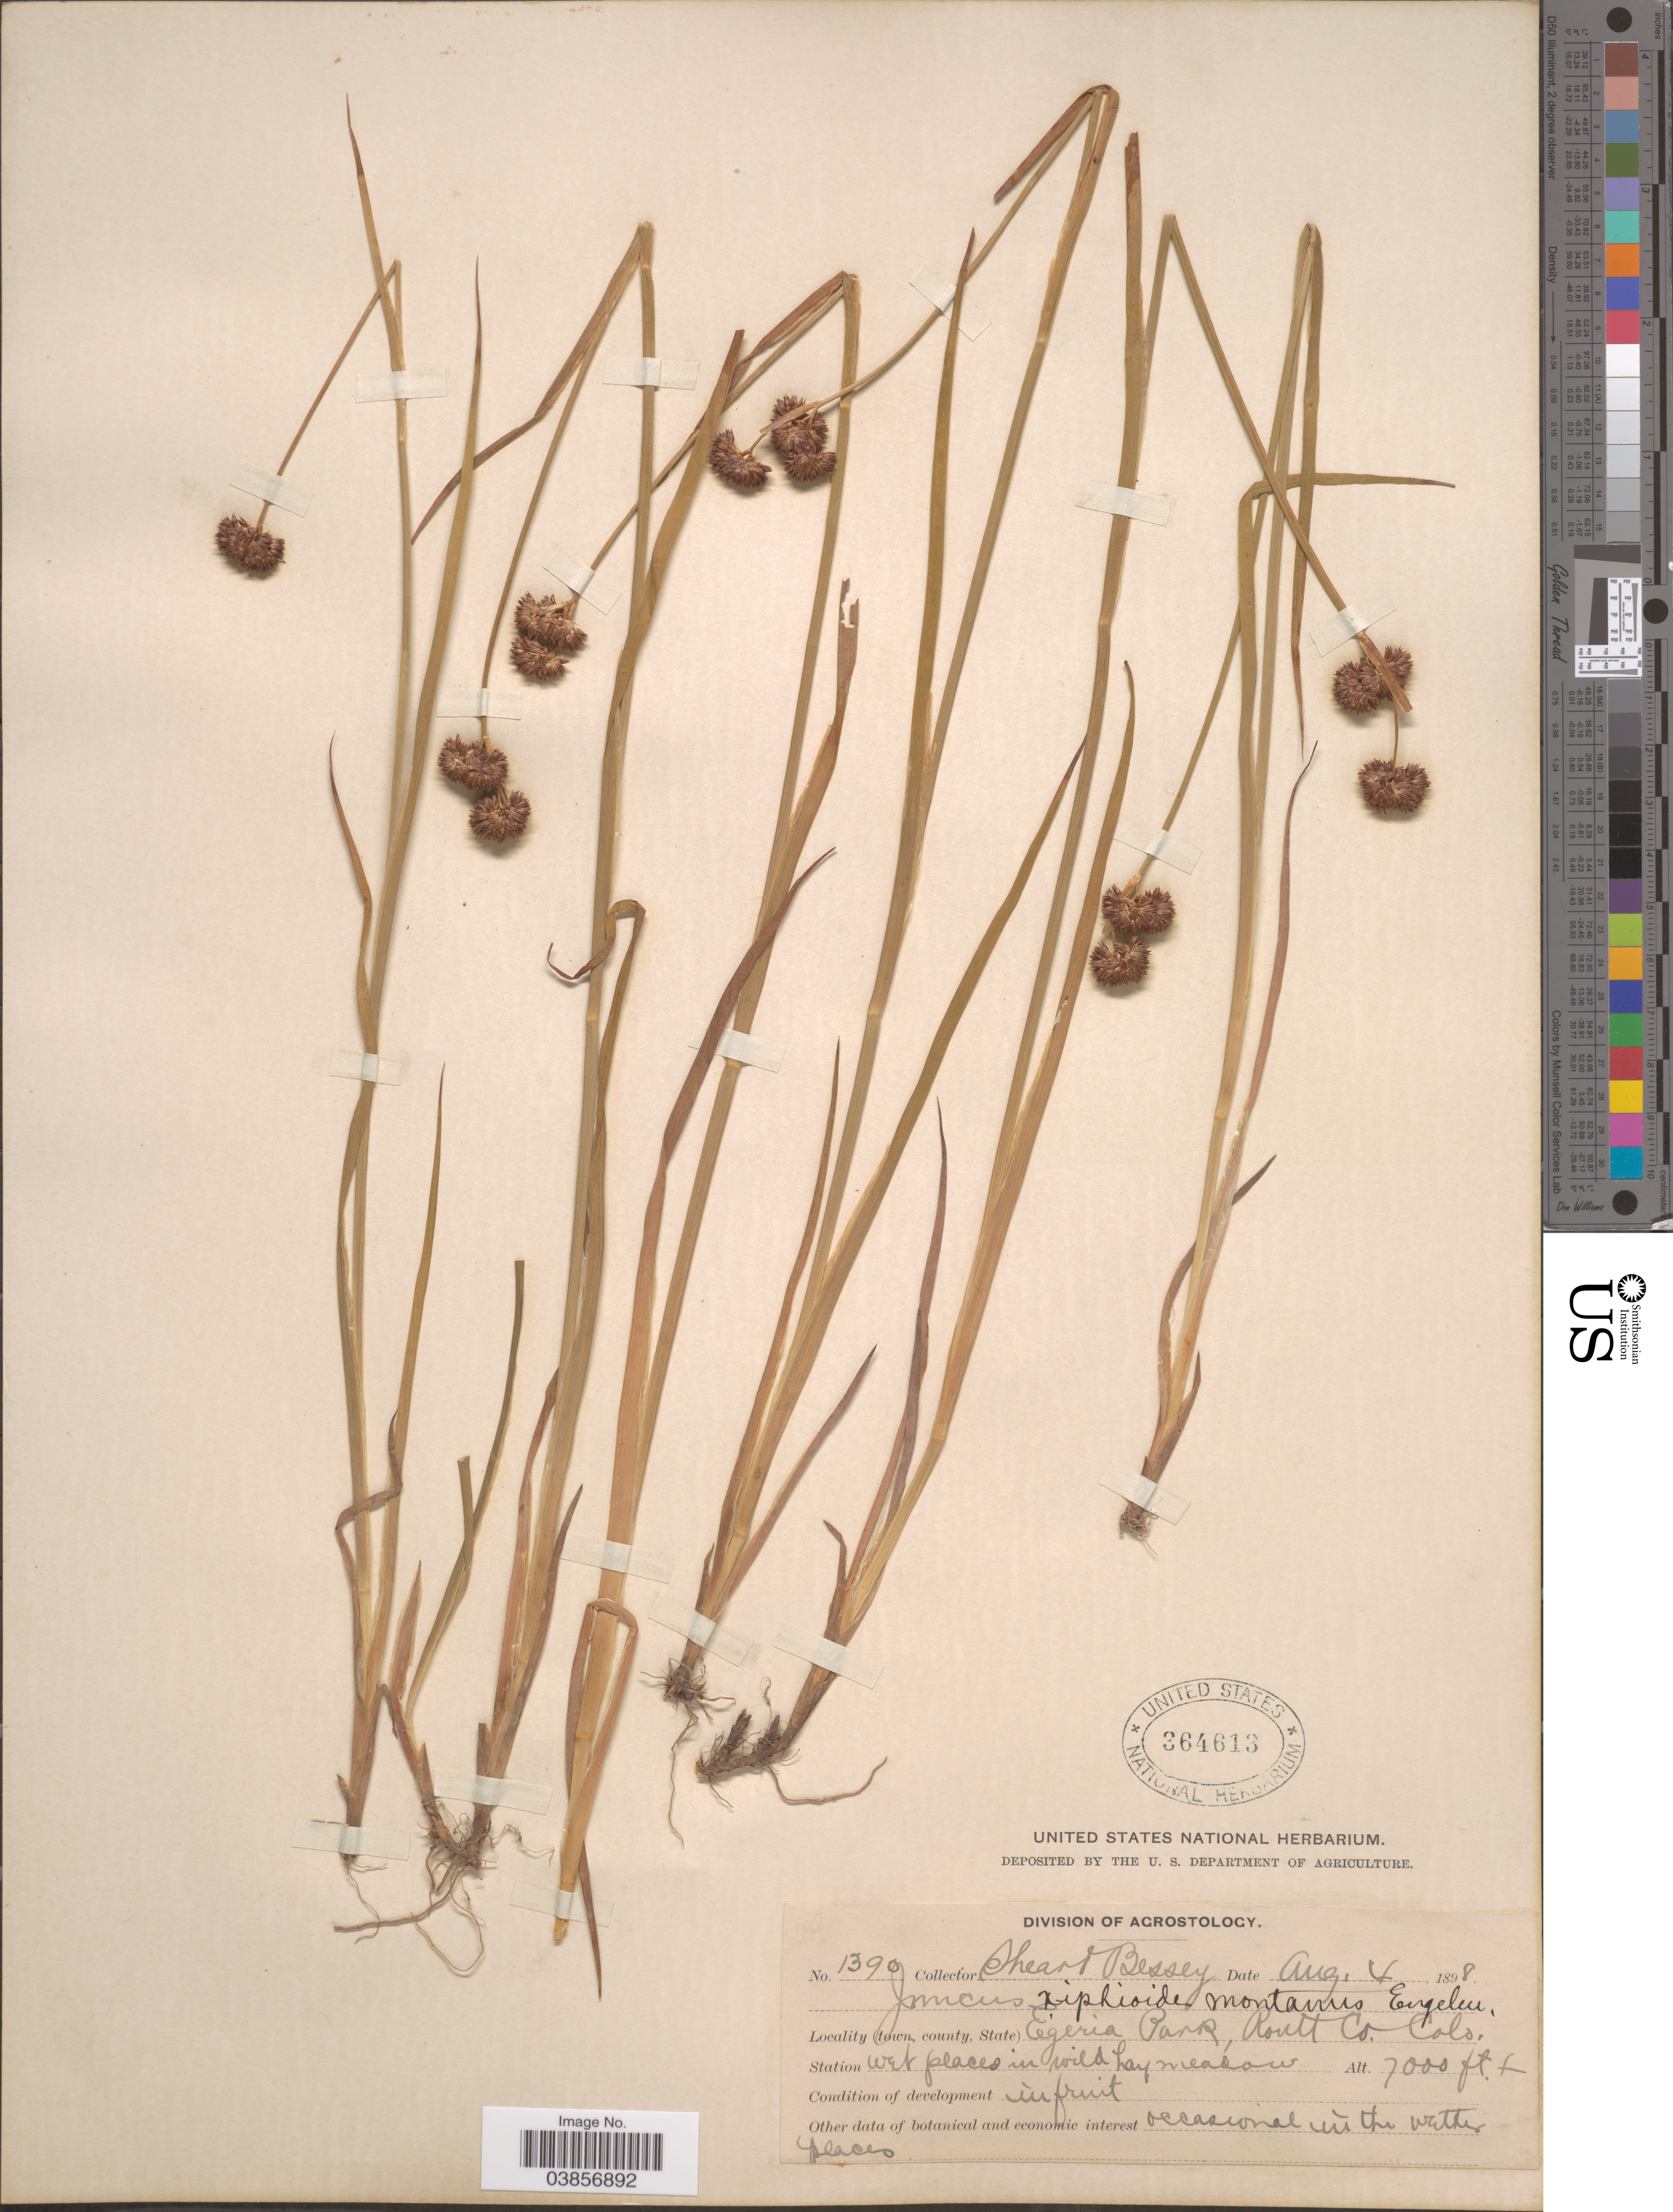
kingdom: Plantae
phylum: Tracheophyta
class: Liliopsida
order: Poales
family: Juncaceae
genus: Juncus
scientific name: Juncus saximontanus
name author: A. Nelson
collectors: -- Shear & -. Bessey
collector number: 1390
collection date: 1898-08-04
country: United States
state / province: Colorado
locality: Egeria Park, Routt Co.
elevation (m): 2134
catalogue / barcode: US 364613